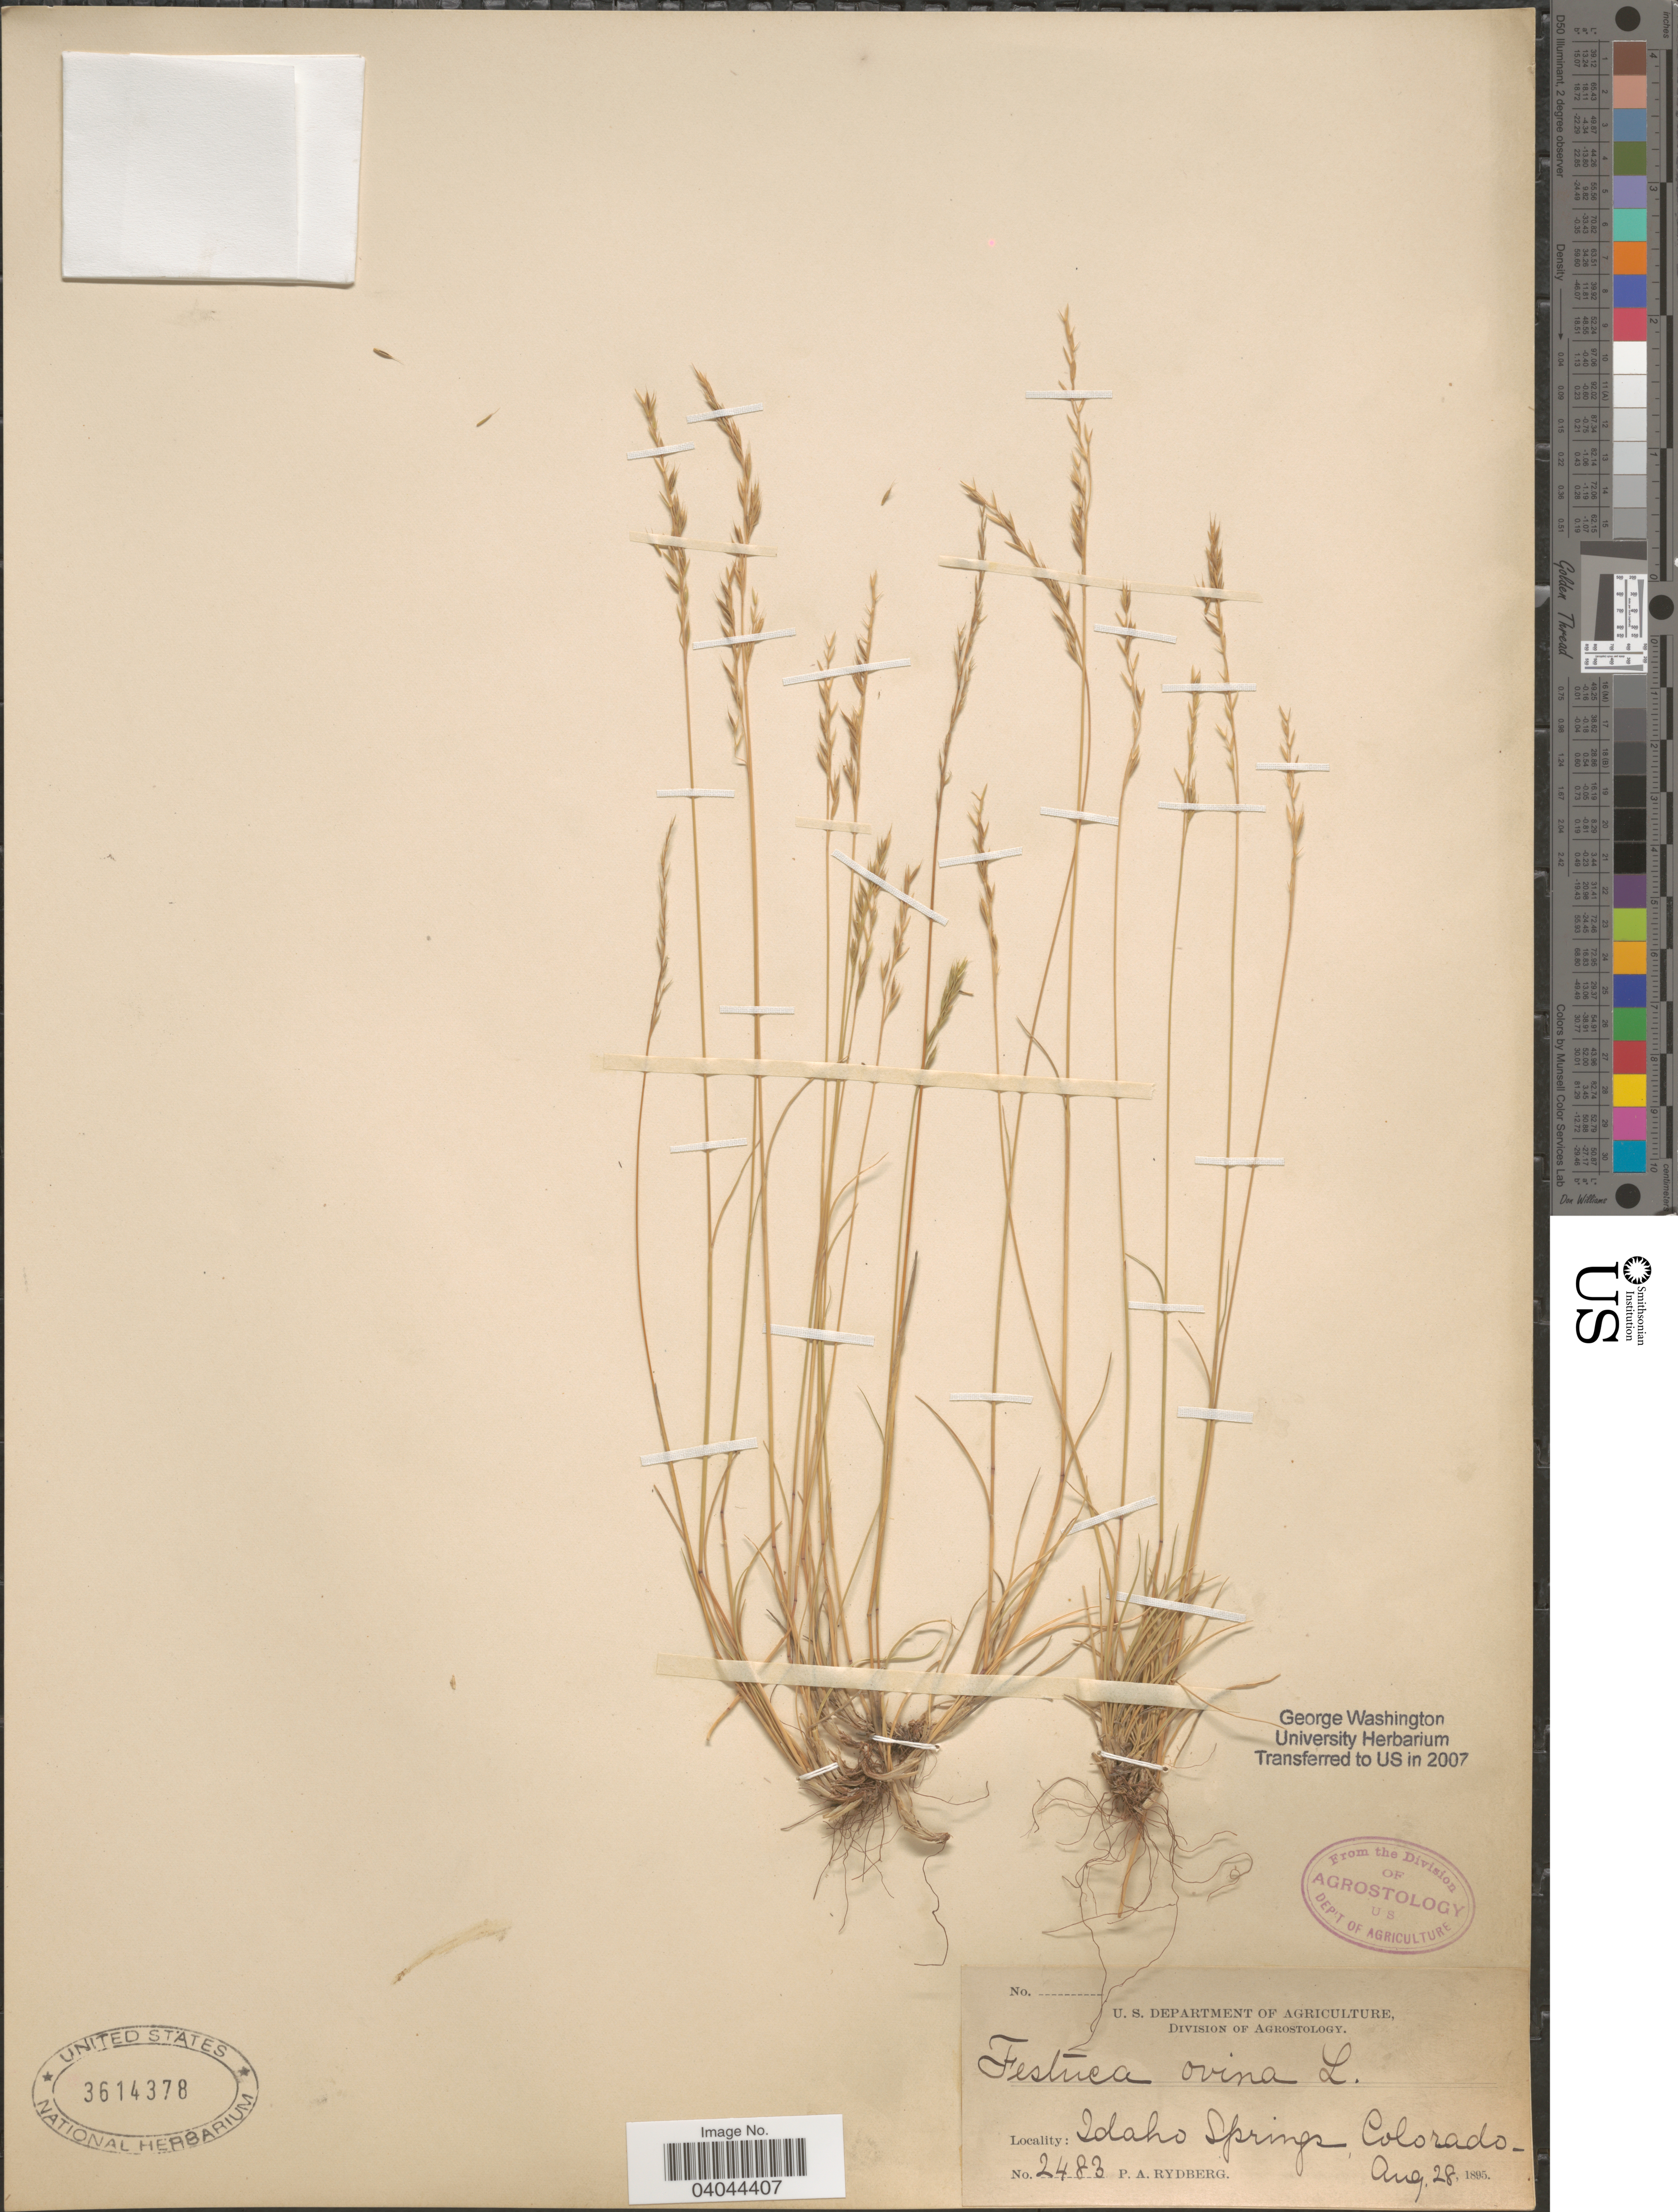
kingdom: Plantae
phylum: Tracheophyta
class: Liliopsida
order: Poales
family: Poaceae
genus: Festuca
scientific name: Festuca ovina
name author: L.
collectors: P. A. Rydberg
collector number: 2483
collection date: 1895-08-28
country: United States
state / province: Colorado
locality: Idaho Springs.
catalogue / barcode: US 3614378